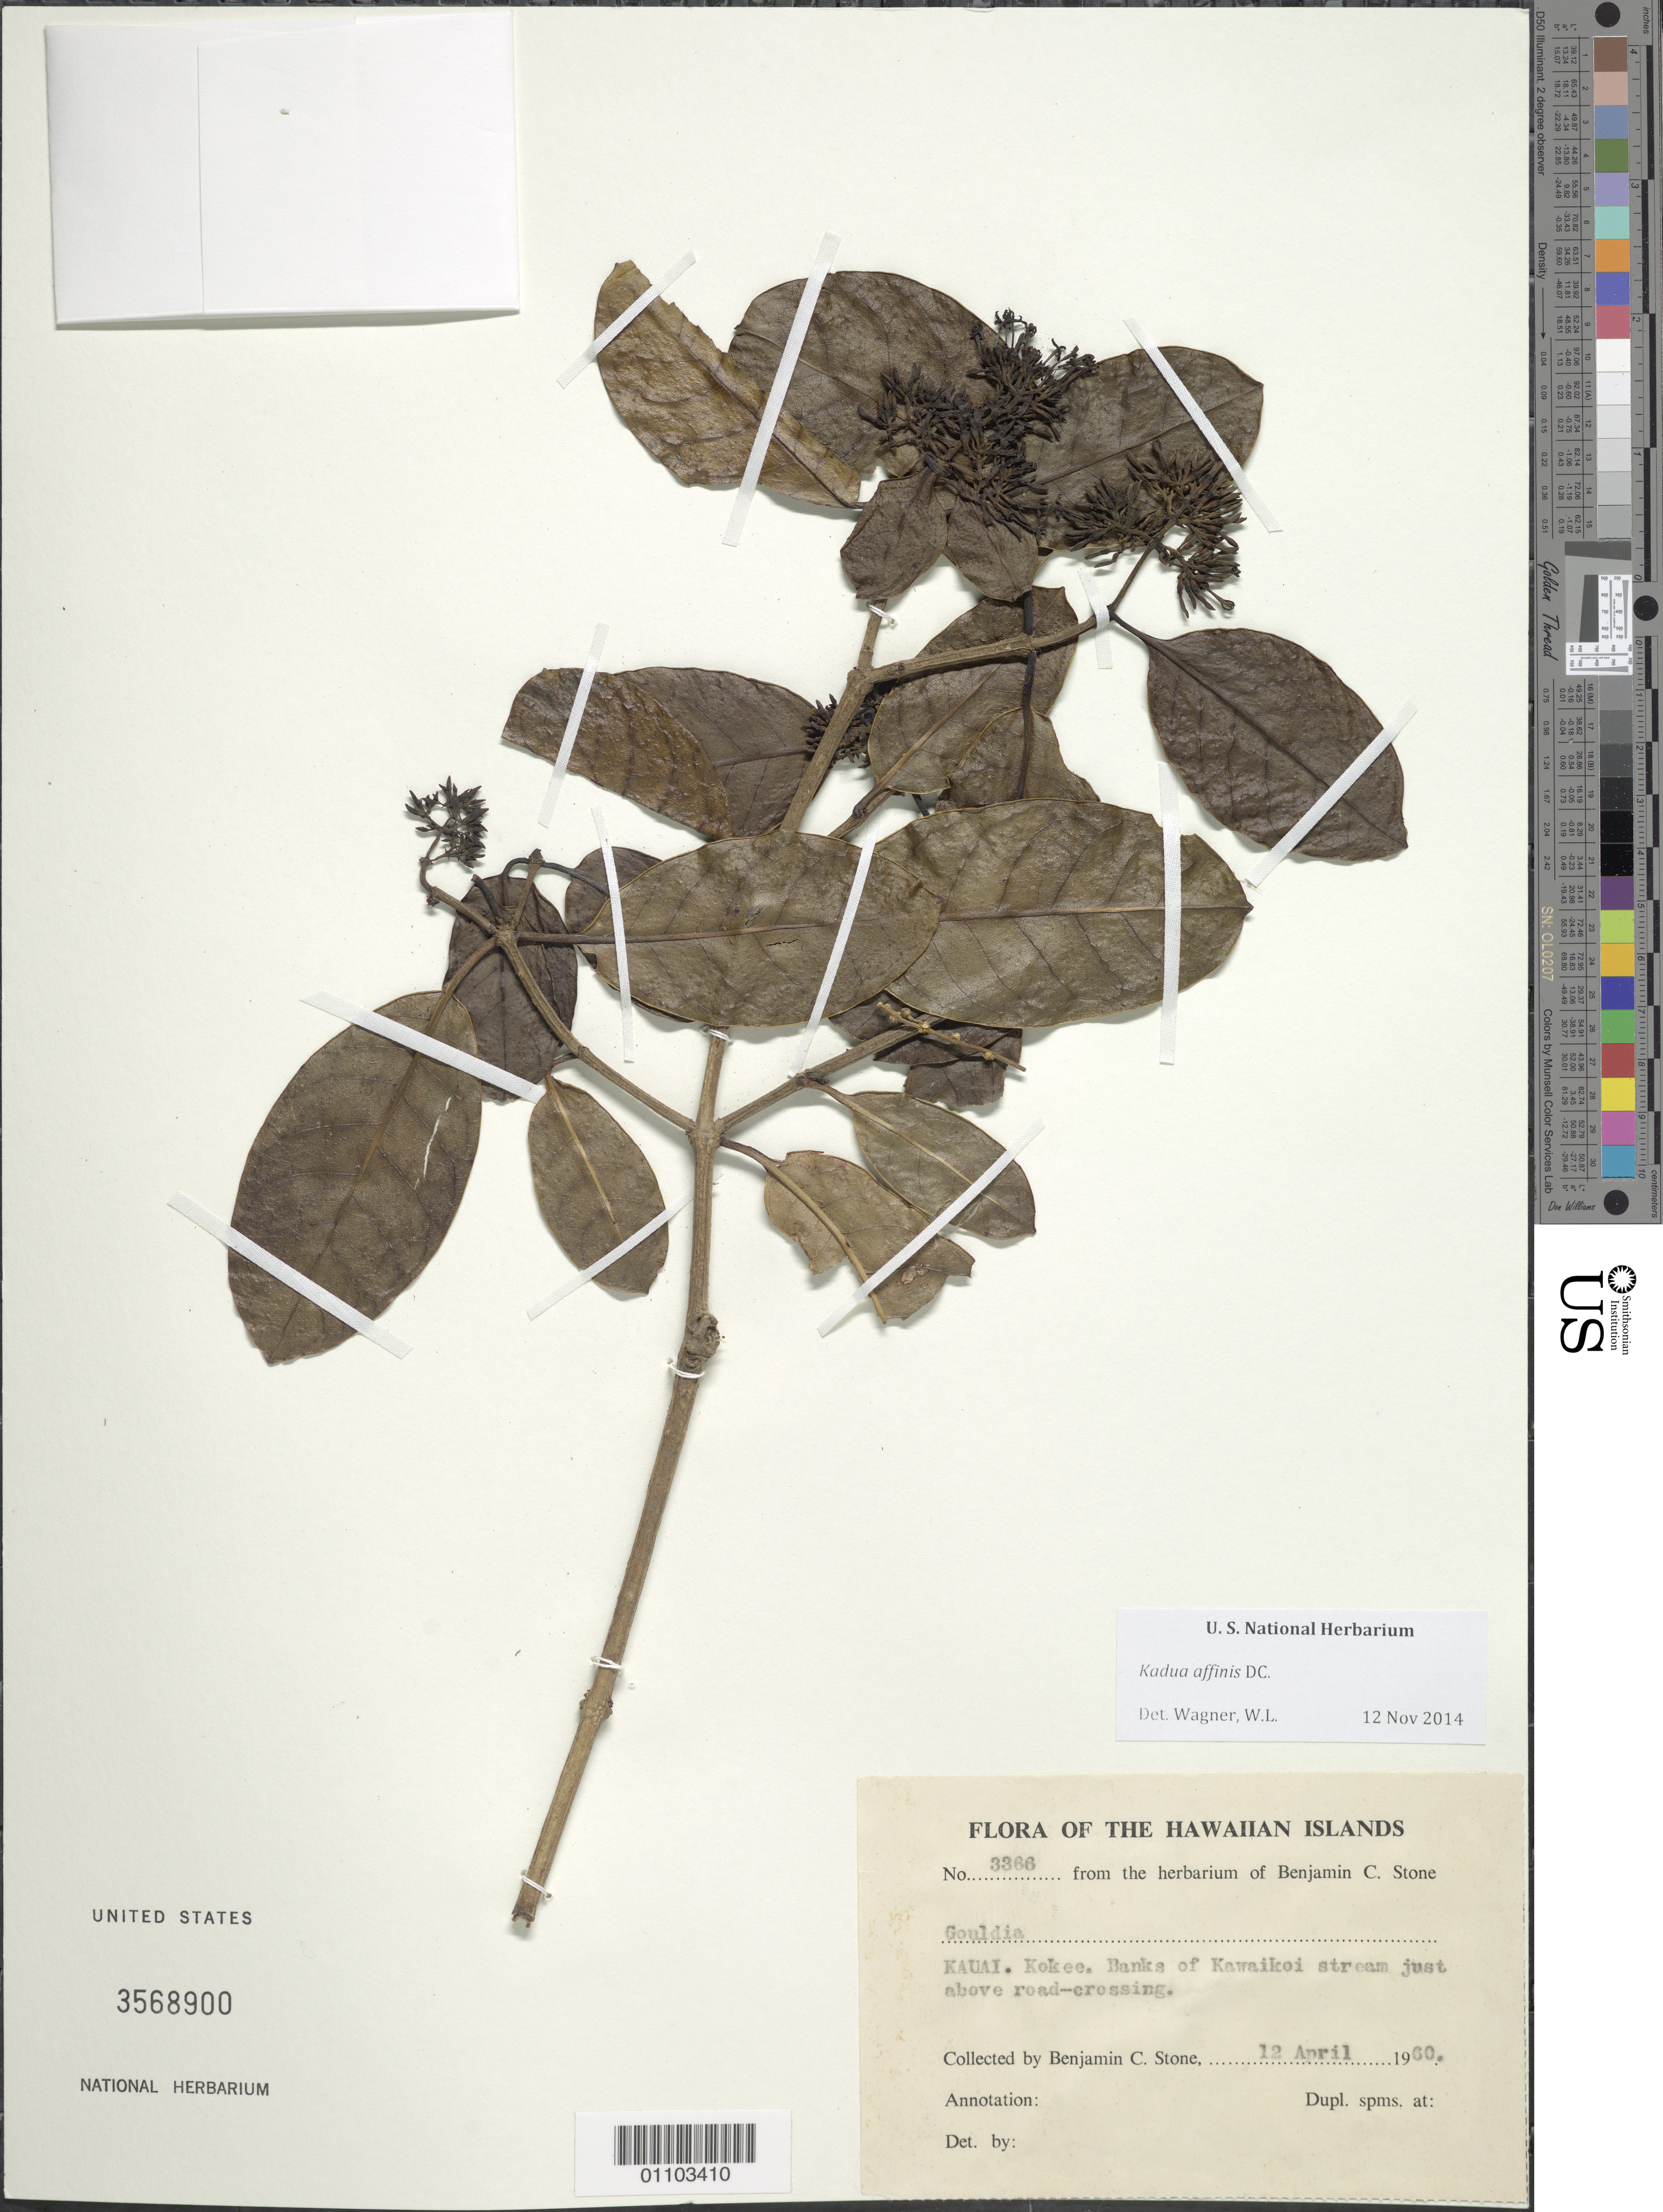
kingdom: Plantae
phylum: Tracheophyta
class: Magnoliopsida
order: Gentianales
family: Rubiaceae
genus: Kadua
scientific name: Kadua affinis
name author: DC.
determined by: Wagner, W. L., (BOT), Smithsonian Institution - National Museum of Natural History (UNITED STATES)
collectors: B. C. Stone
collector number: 3366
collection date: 1960-04-12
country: United States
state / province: Hawaii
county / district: Kaui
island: Kaua'i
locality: Kokee. Banks of Kawaikoi stream just above road- crossing.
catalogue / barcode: US 3568900